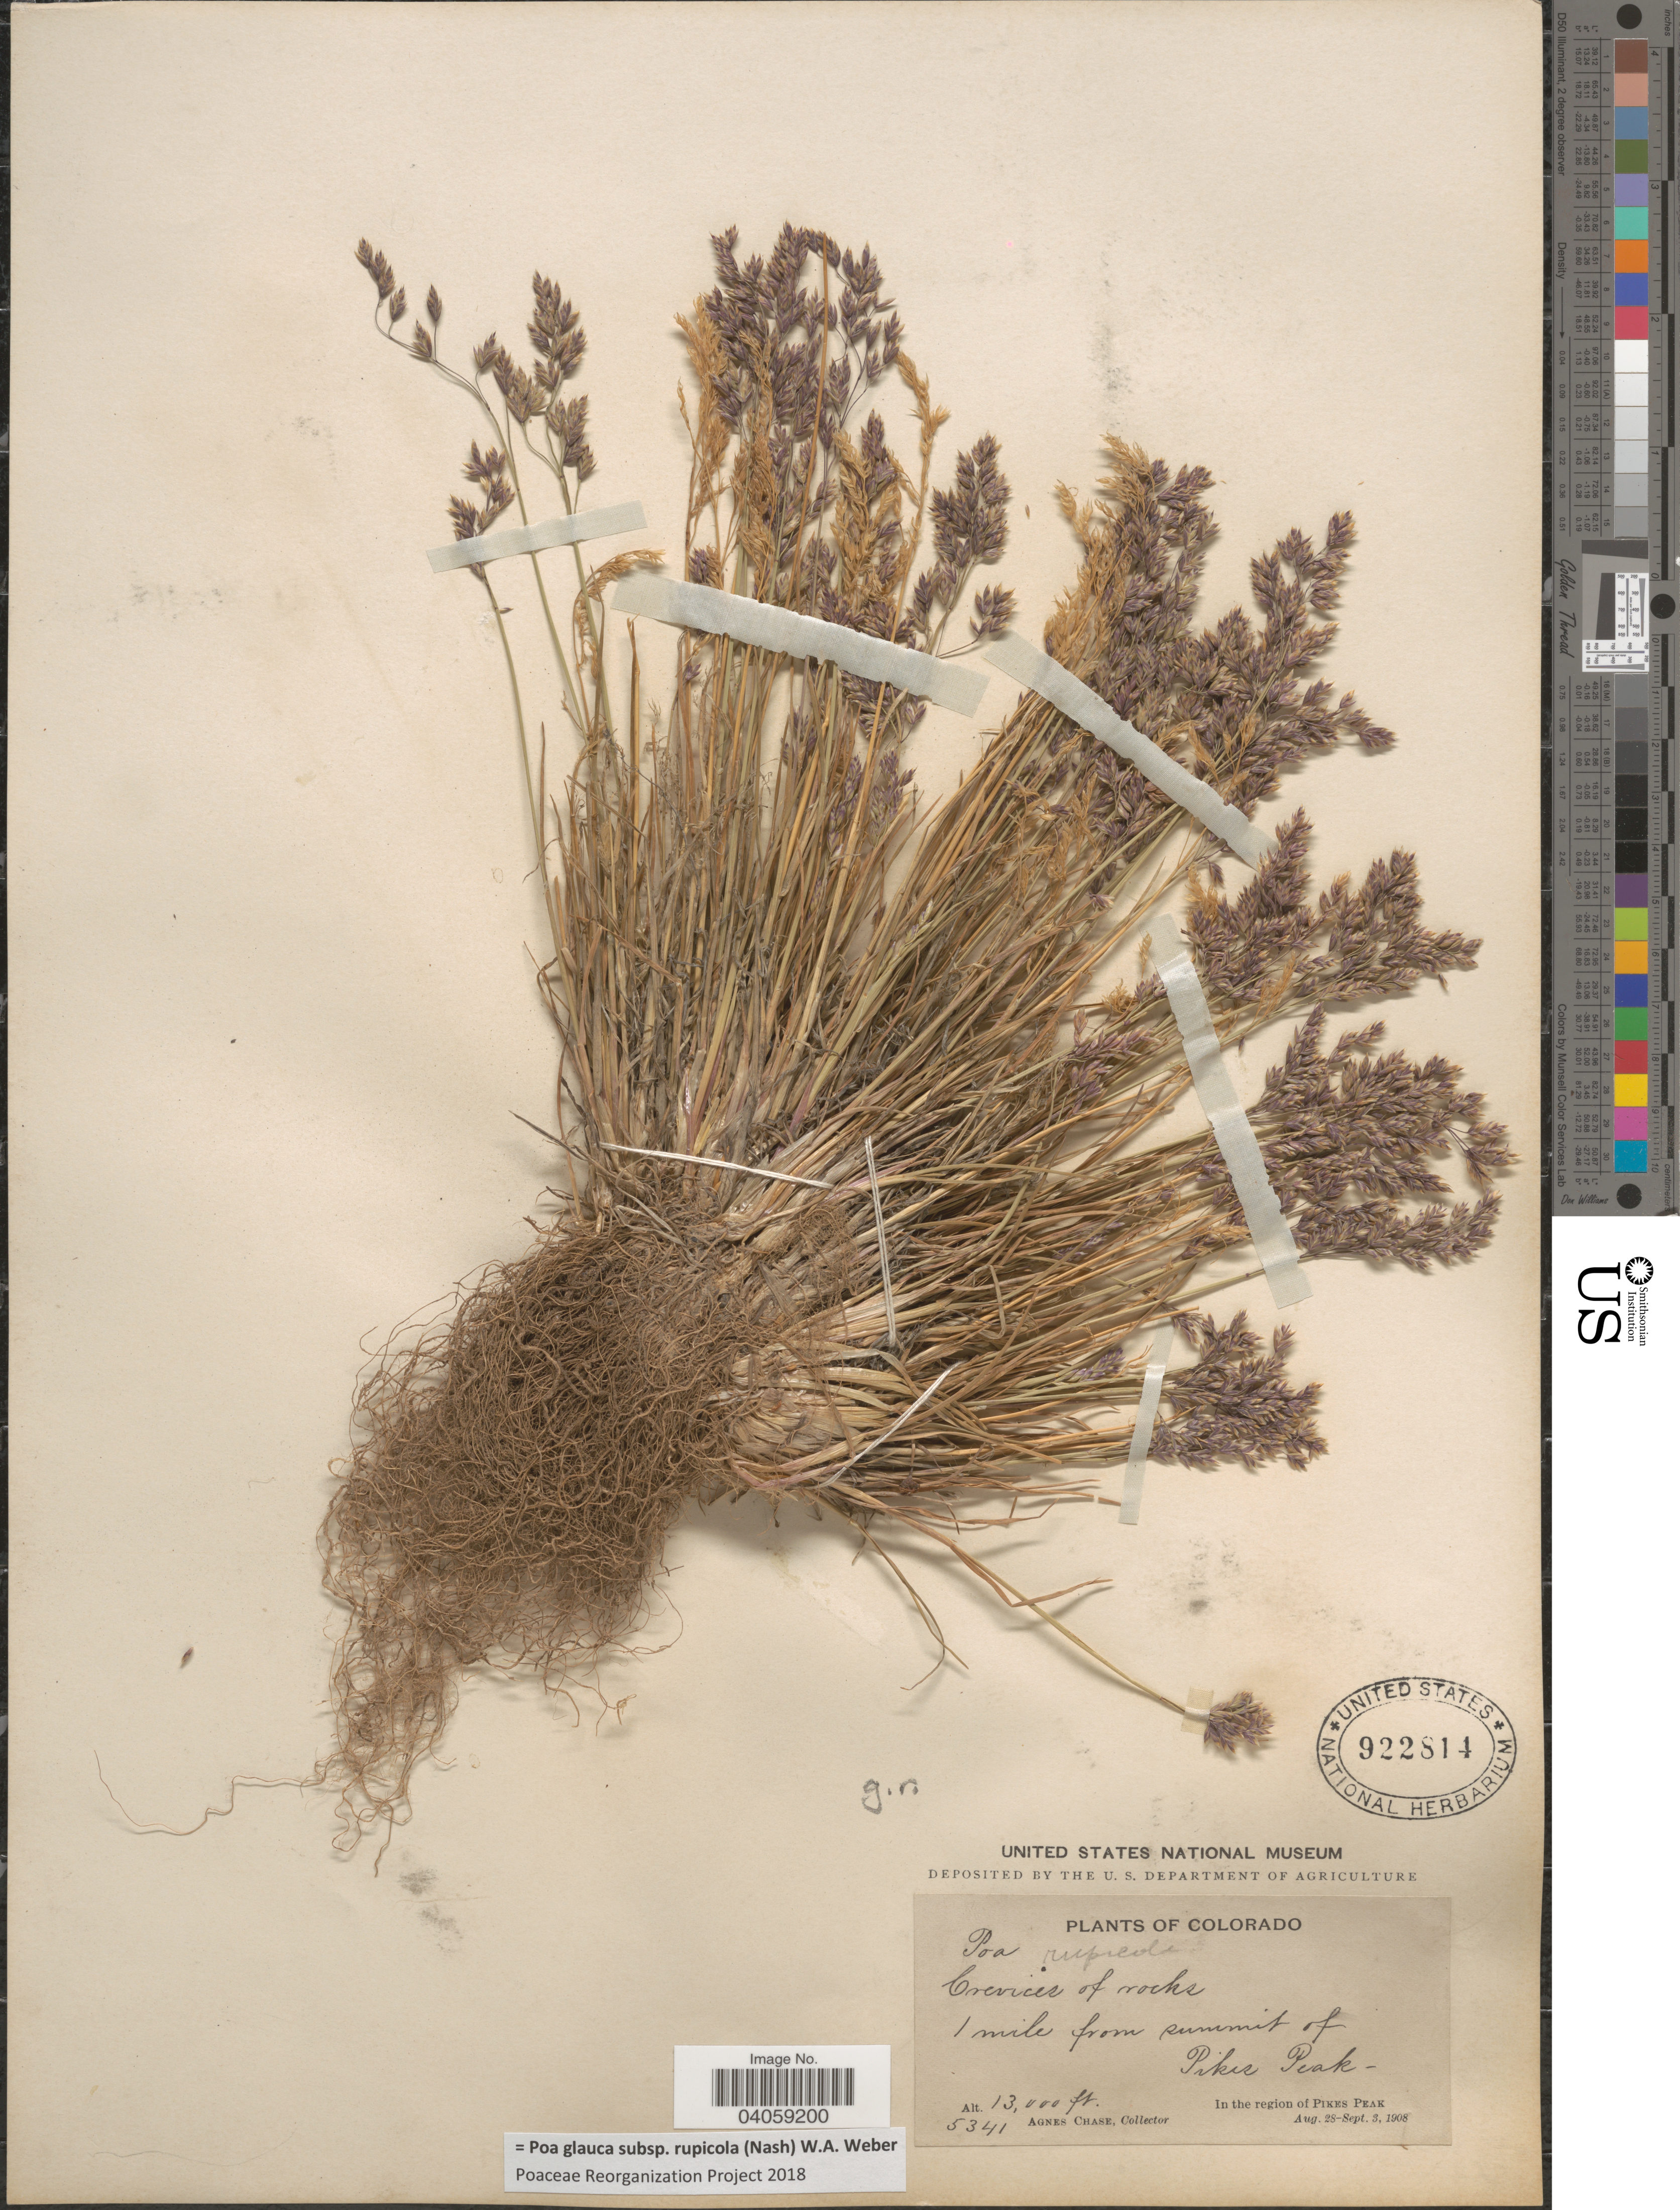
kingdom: Plantae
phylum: Tracheophyta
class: Liliopsida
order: Poales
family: Poaceae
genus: Poa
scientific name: Poa glauca subsp. rupicola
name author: (Nash) W.A. Weber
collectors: A. Chase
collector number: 5341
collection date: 1908-08-28/1908-09-03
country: United States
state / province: Colorado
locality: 1 mile from summit of Pikes Peak. In the region of Pikes Peak.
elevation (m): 3962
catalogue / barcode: US 922814